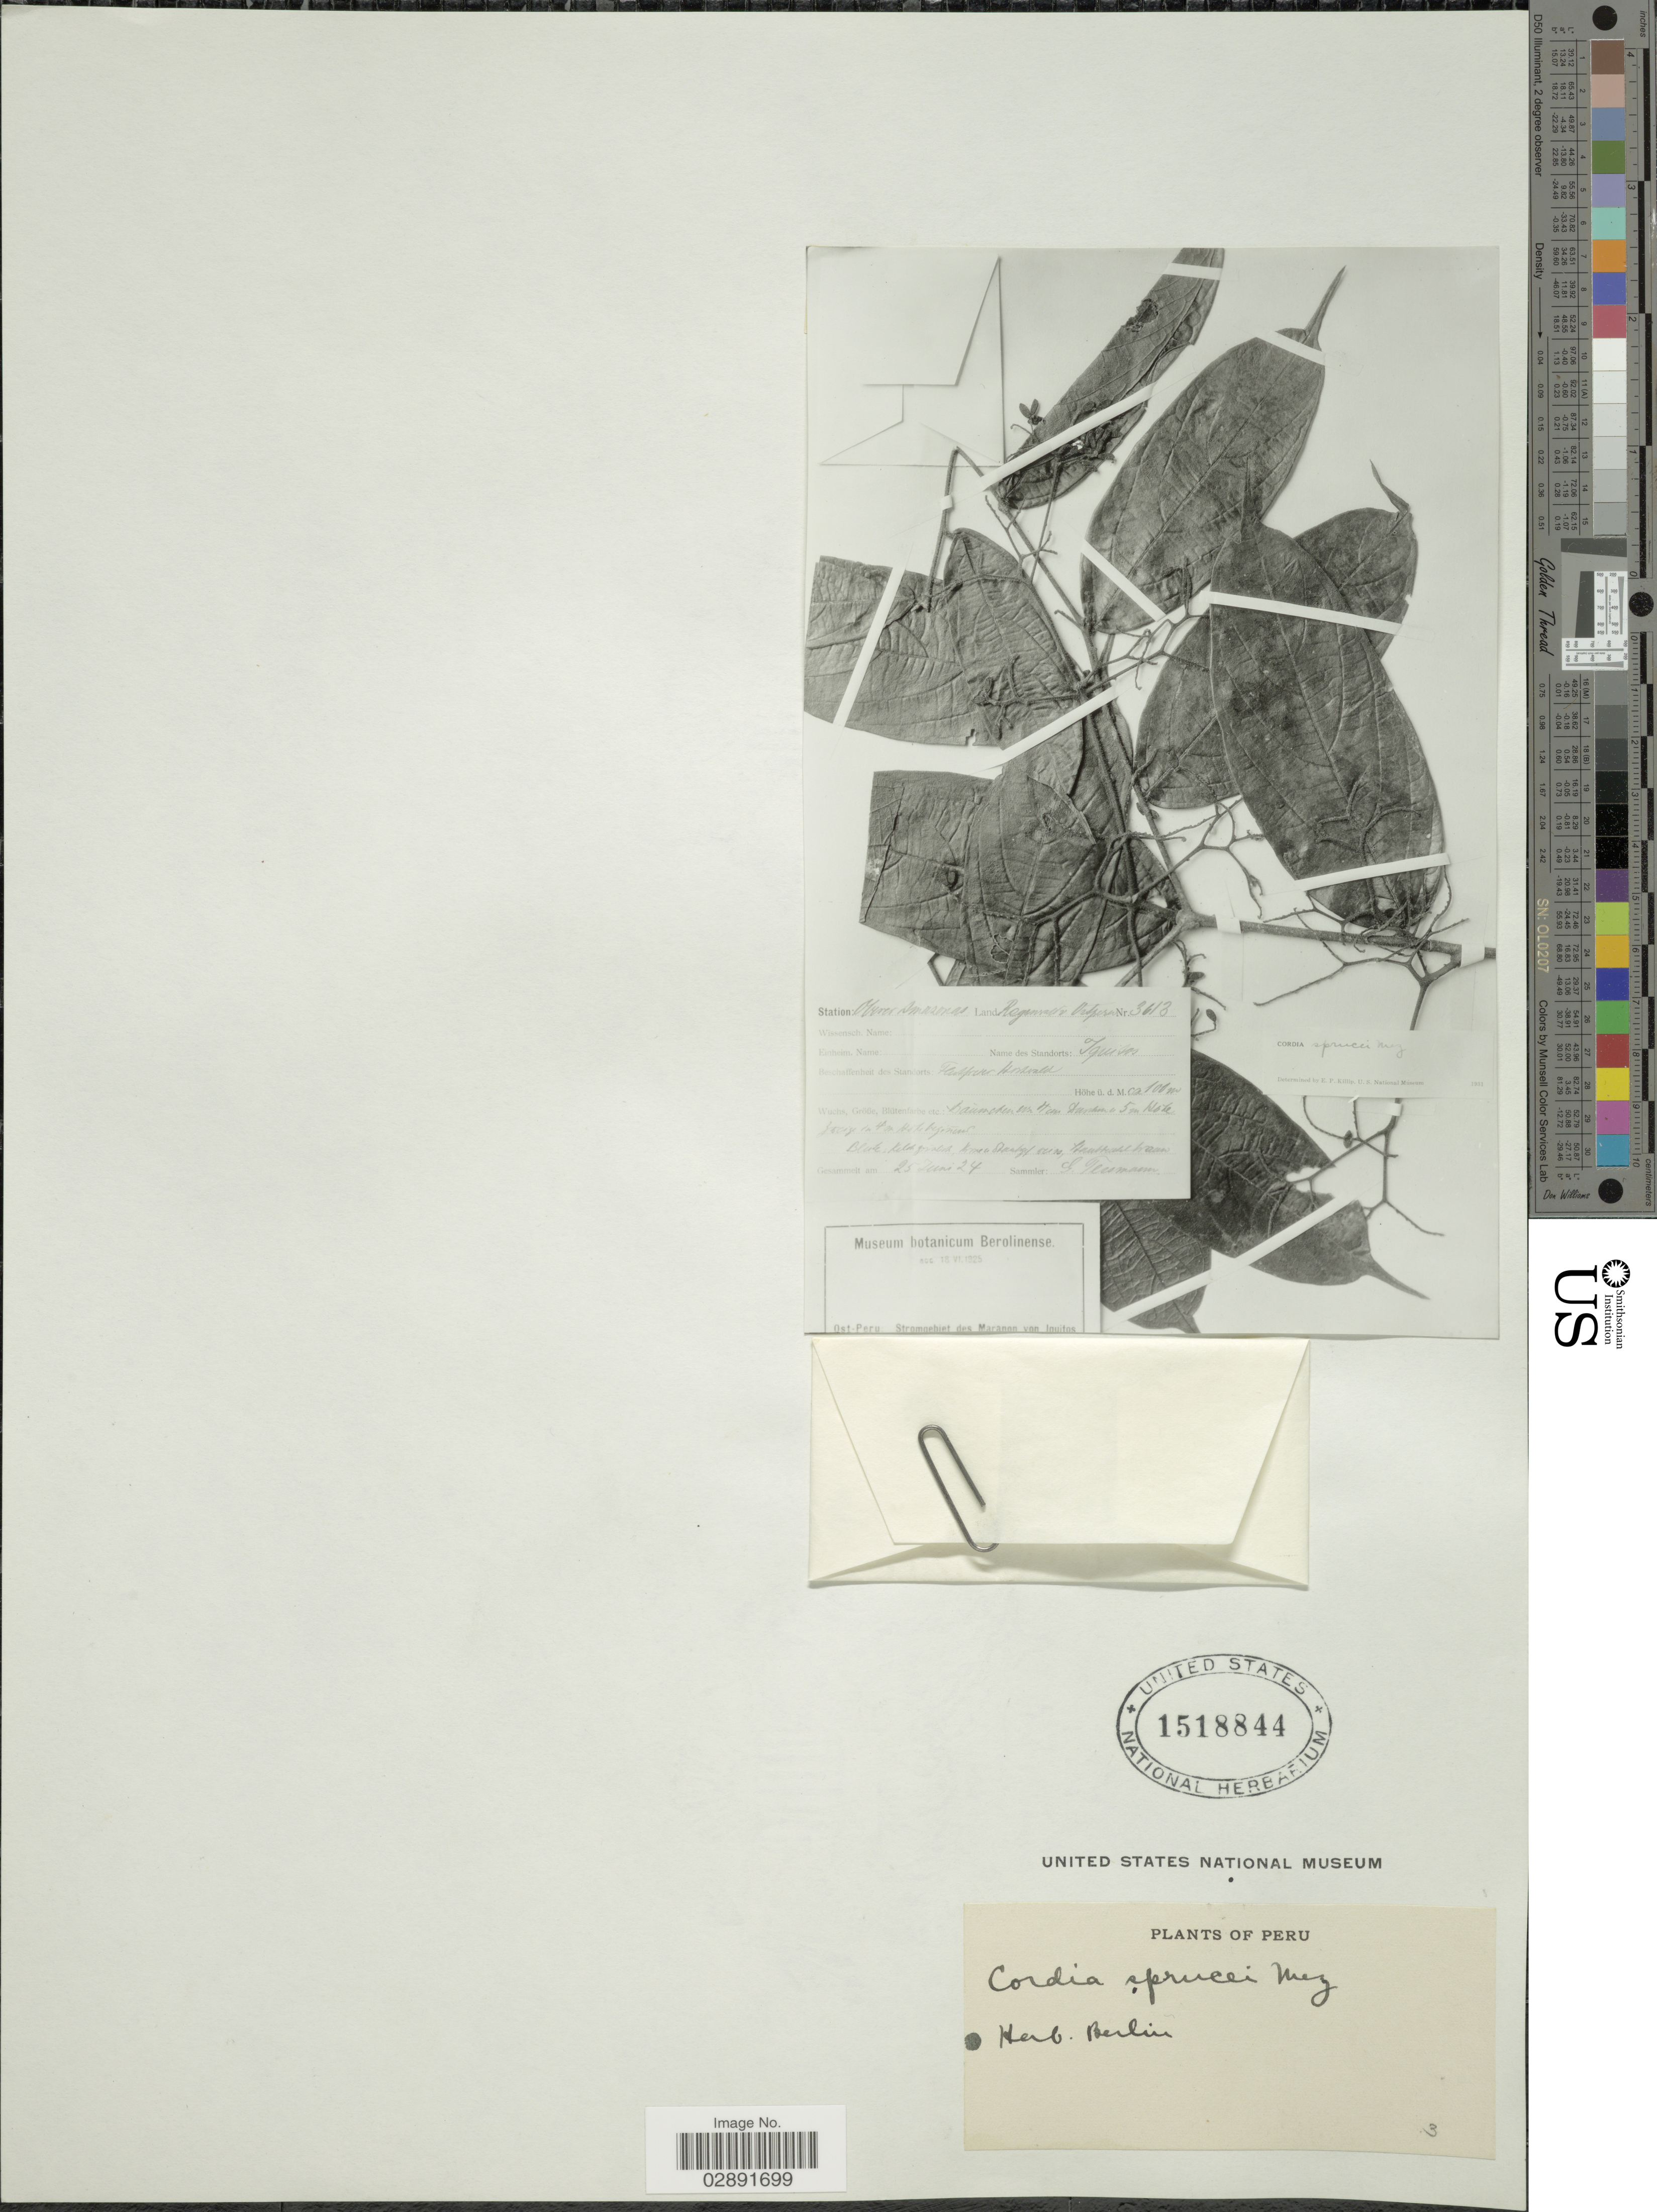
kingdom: Plantae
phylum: Tracheophyta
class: Magnoliopsida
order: Boraginales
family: Cordiaceae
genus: Cordia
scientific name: Cordia sprucei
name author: Mez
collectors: G. Tessmann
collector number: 3613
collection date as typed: Transcribed d/m/y: 25/6/24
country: Peru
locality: Station: Oberer Amazonas, Iquitos, Stromgebiet des Maranon von Iquitos, Ost-Peru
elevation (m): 100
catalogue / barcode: US 1518844